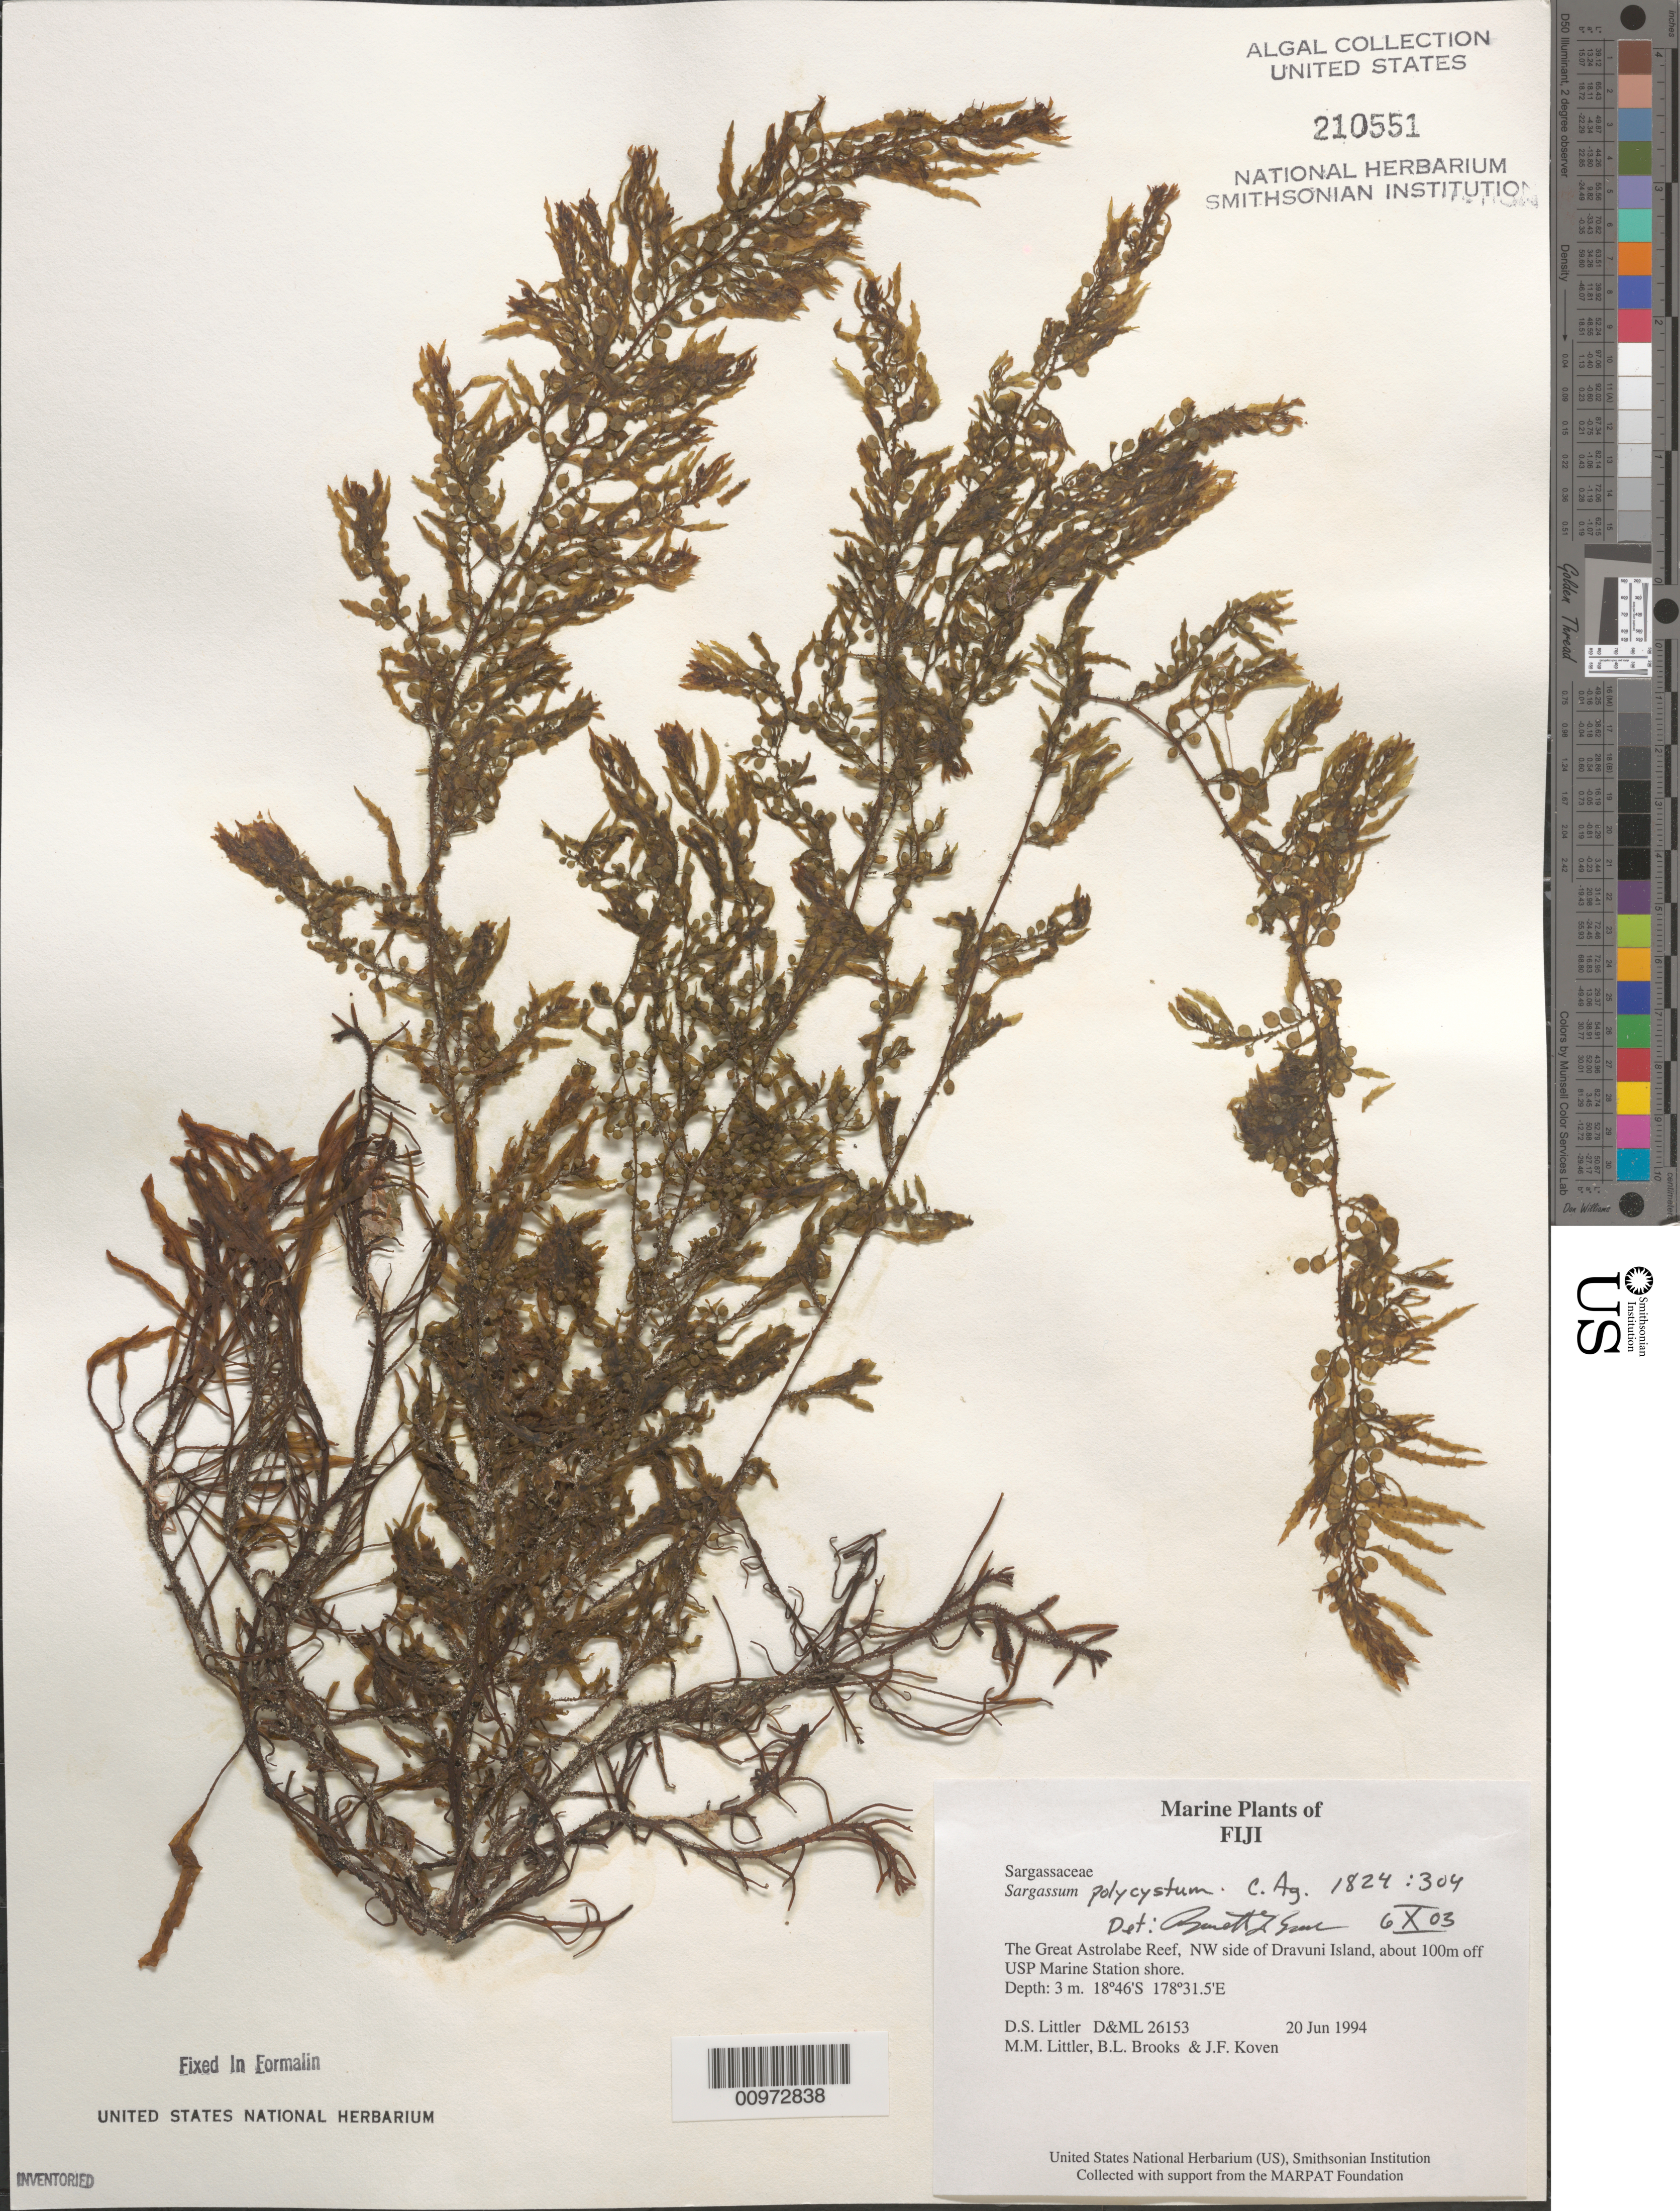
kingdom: Chromista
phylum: Ochrophyta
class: Phaeophyceae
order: Fucales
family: Sargassaceae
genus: Sargassum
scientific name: Sargassum polycystum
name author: C. Agardh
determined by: Brooks, B. L., (BOT), Smithsonian Institution - National Museum of Natural History (UNITED STATES)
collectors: D. S. Littler, M. M. Littler, B. Brooks & J. Koven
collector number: D&ML 26153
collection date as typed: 20 Jun 1994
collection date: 1994-06-20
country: Fiji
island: Dravuni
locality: Great Astrolabe Reef, ca. 100 meters off USP Marine Station shore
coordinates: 18 46'S, 178 31.5'E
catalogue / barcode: US 210551